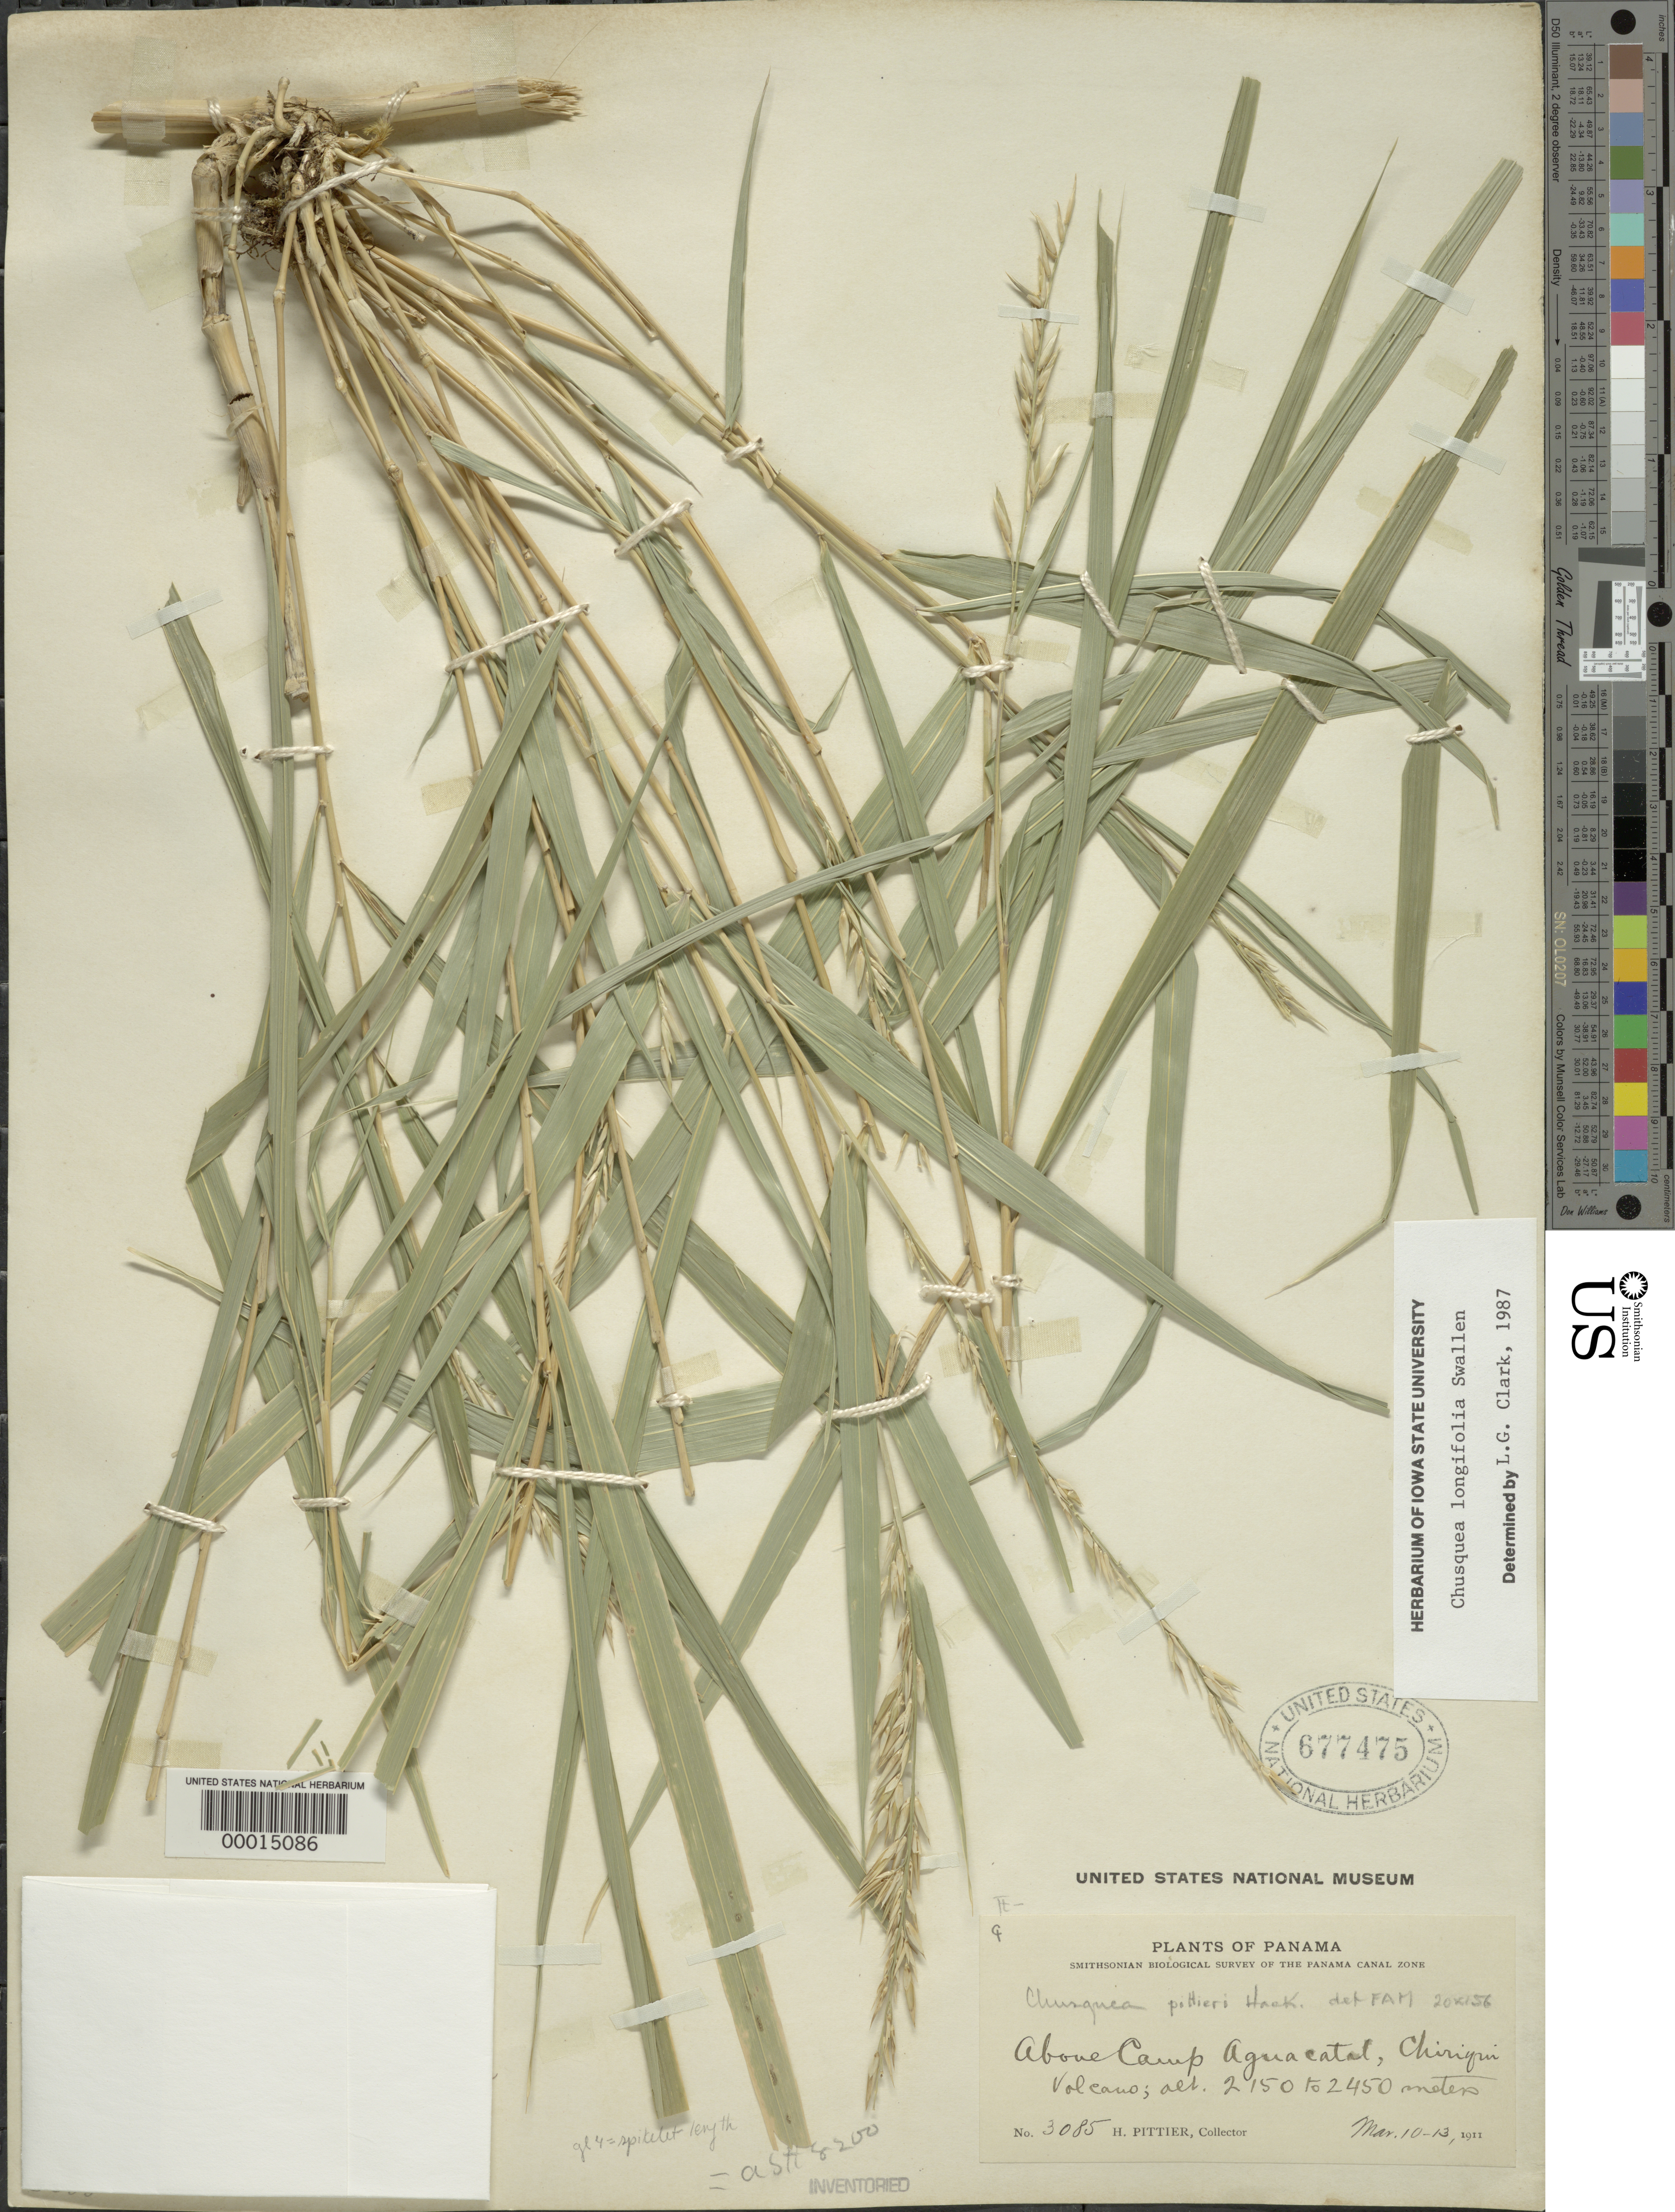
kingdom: Plantae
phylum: Tracheophyta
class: Liliopsida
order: Poales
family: Poaceae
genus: Chusquea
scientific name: Chusquea longifolia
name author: Swallen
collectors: H. F. Pittier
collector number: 3085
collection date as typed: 10 Mar 1911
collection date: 1911-03-10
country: Panama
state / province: Chiriquí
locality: Aguacatal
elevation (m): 2150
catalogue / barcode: US 677475